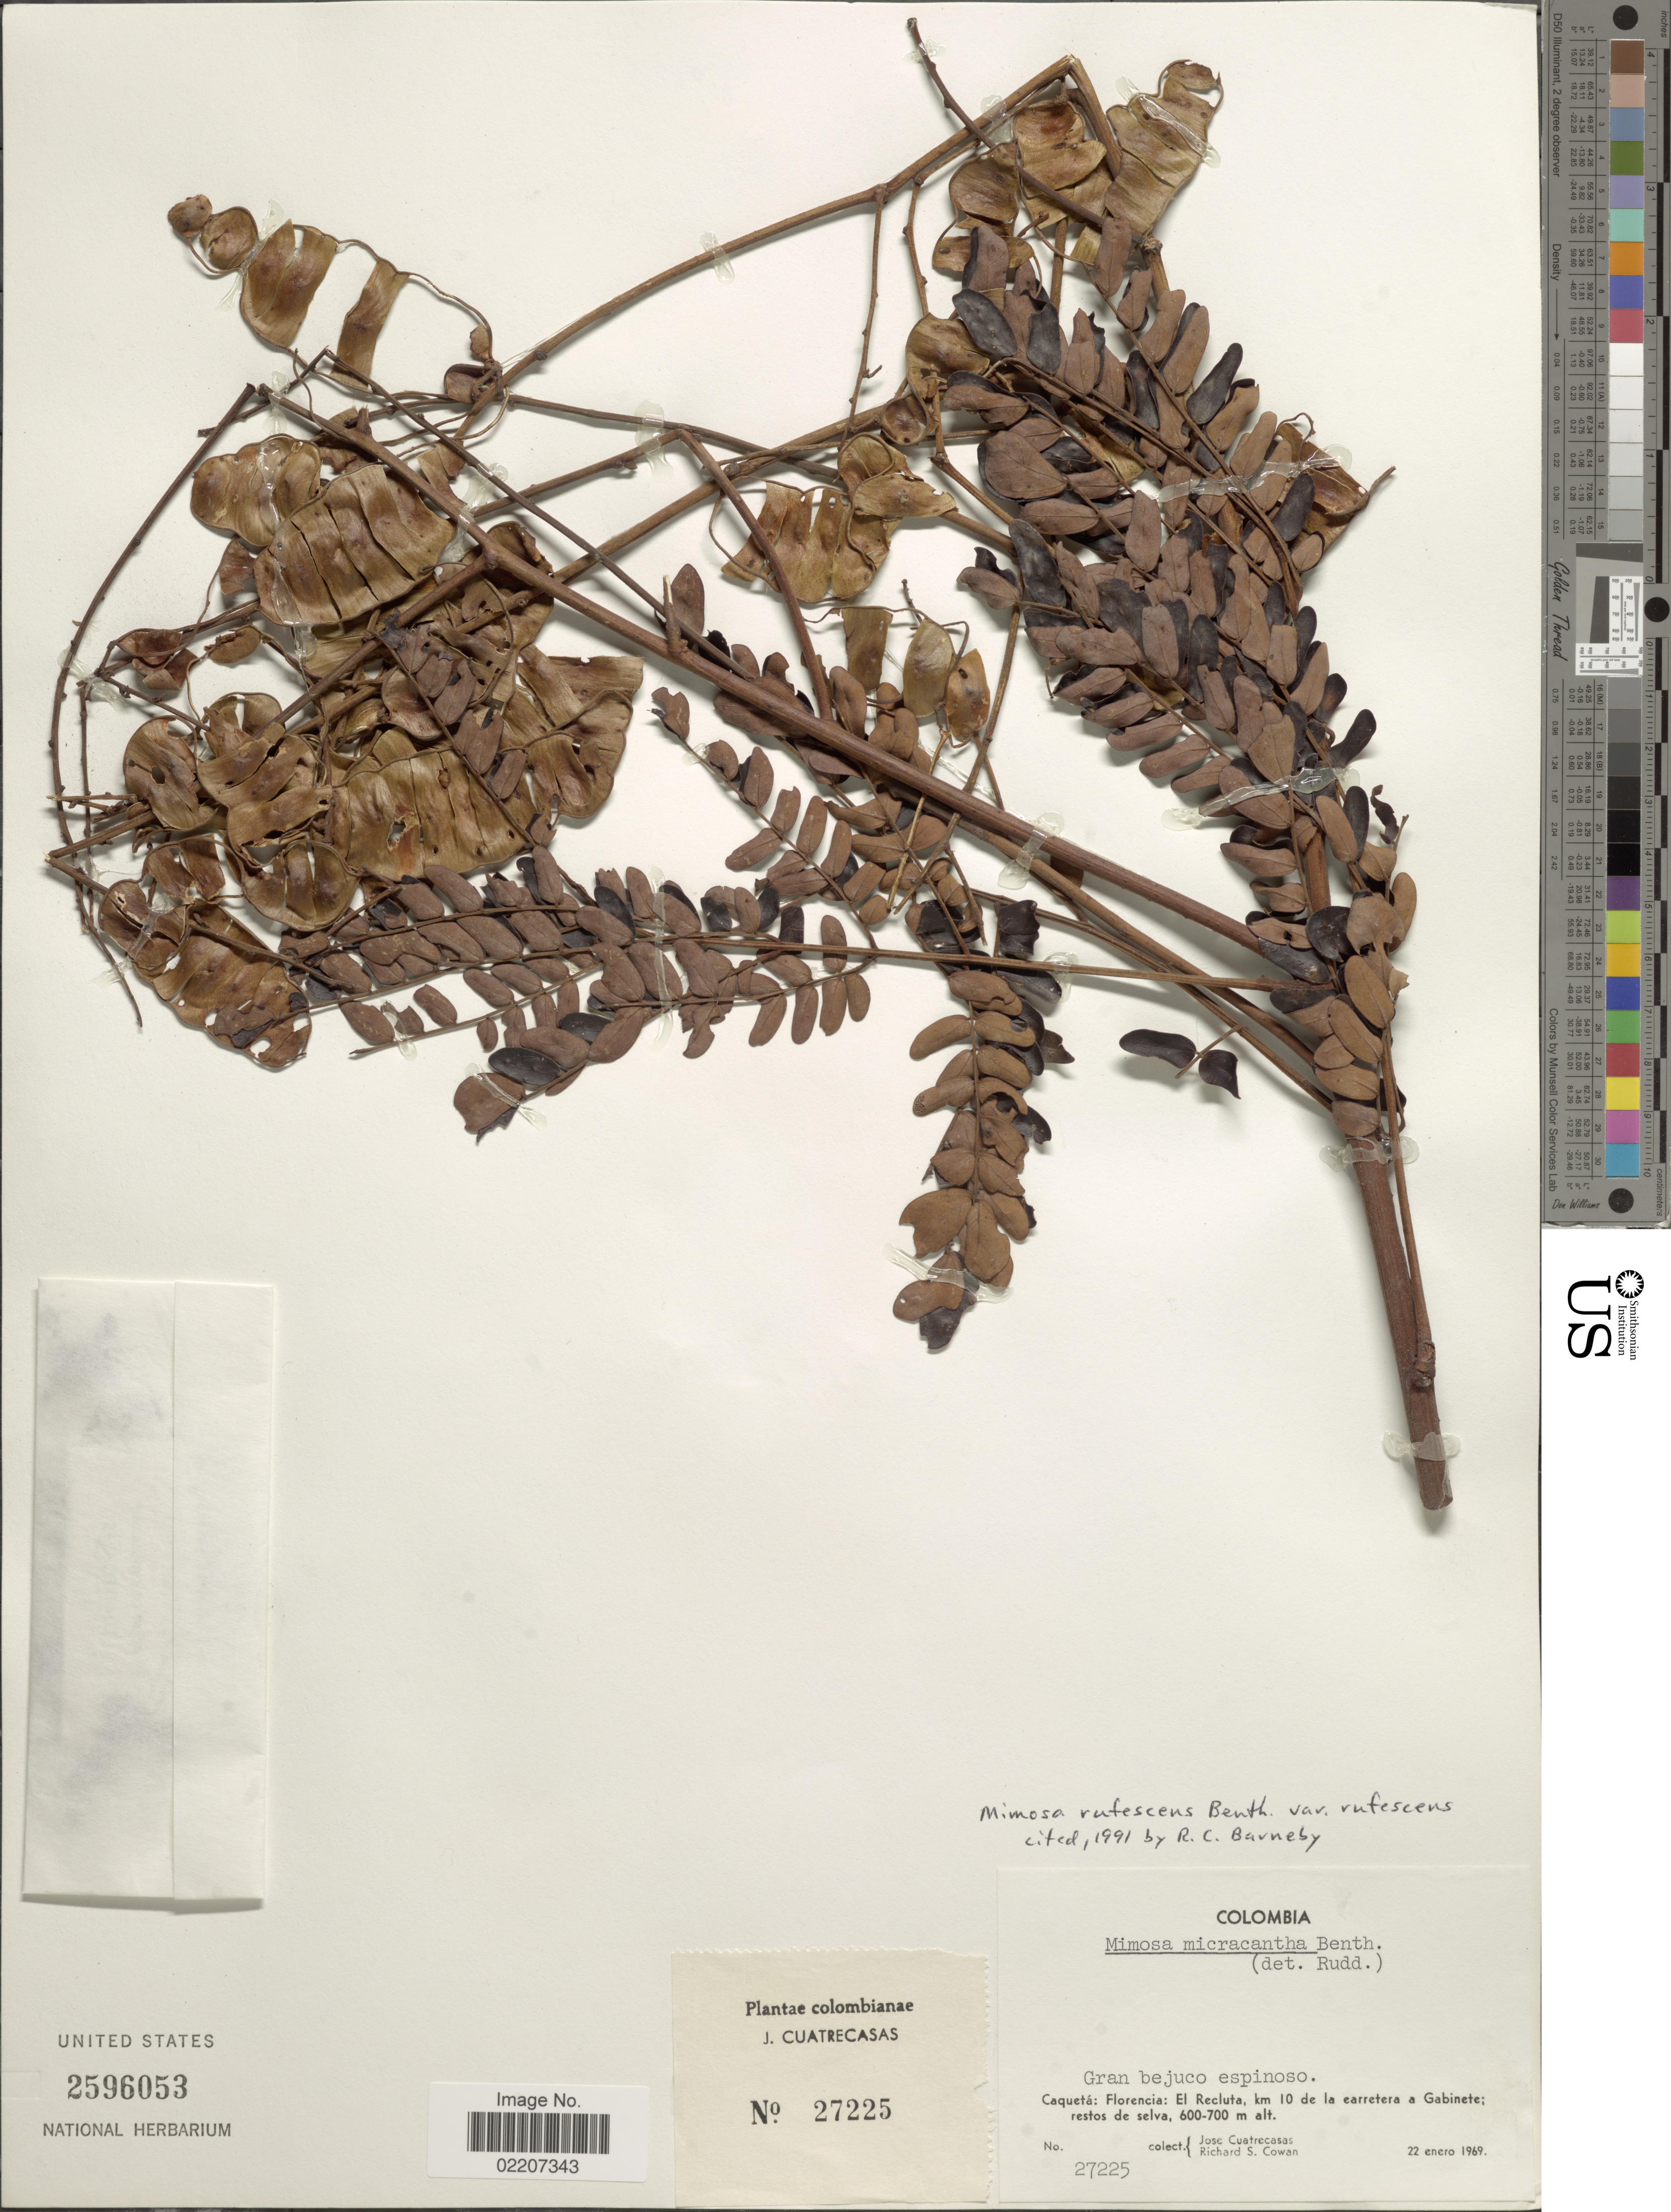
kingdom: Plantae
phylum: Tracheophyta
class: Magnoliopsida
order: Fabales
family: Fabaceae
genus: Mimosa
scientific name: Mimosa rufescens var. rufescens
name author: Benth.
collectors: J. Cuatrecasas & R. S. Cowan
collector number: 27225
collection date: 1969-01-22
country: Colombia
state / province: Caquetá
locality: Caqueta: Florencia: El Recluta, km 10 de la carretera a Gabinete restos de selva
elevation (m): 600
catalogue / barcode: US 2596053